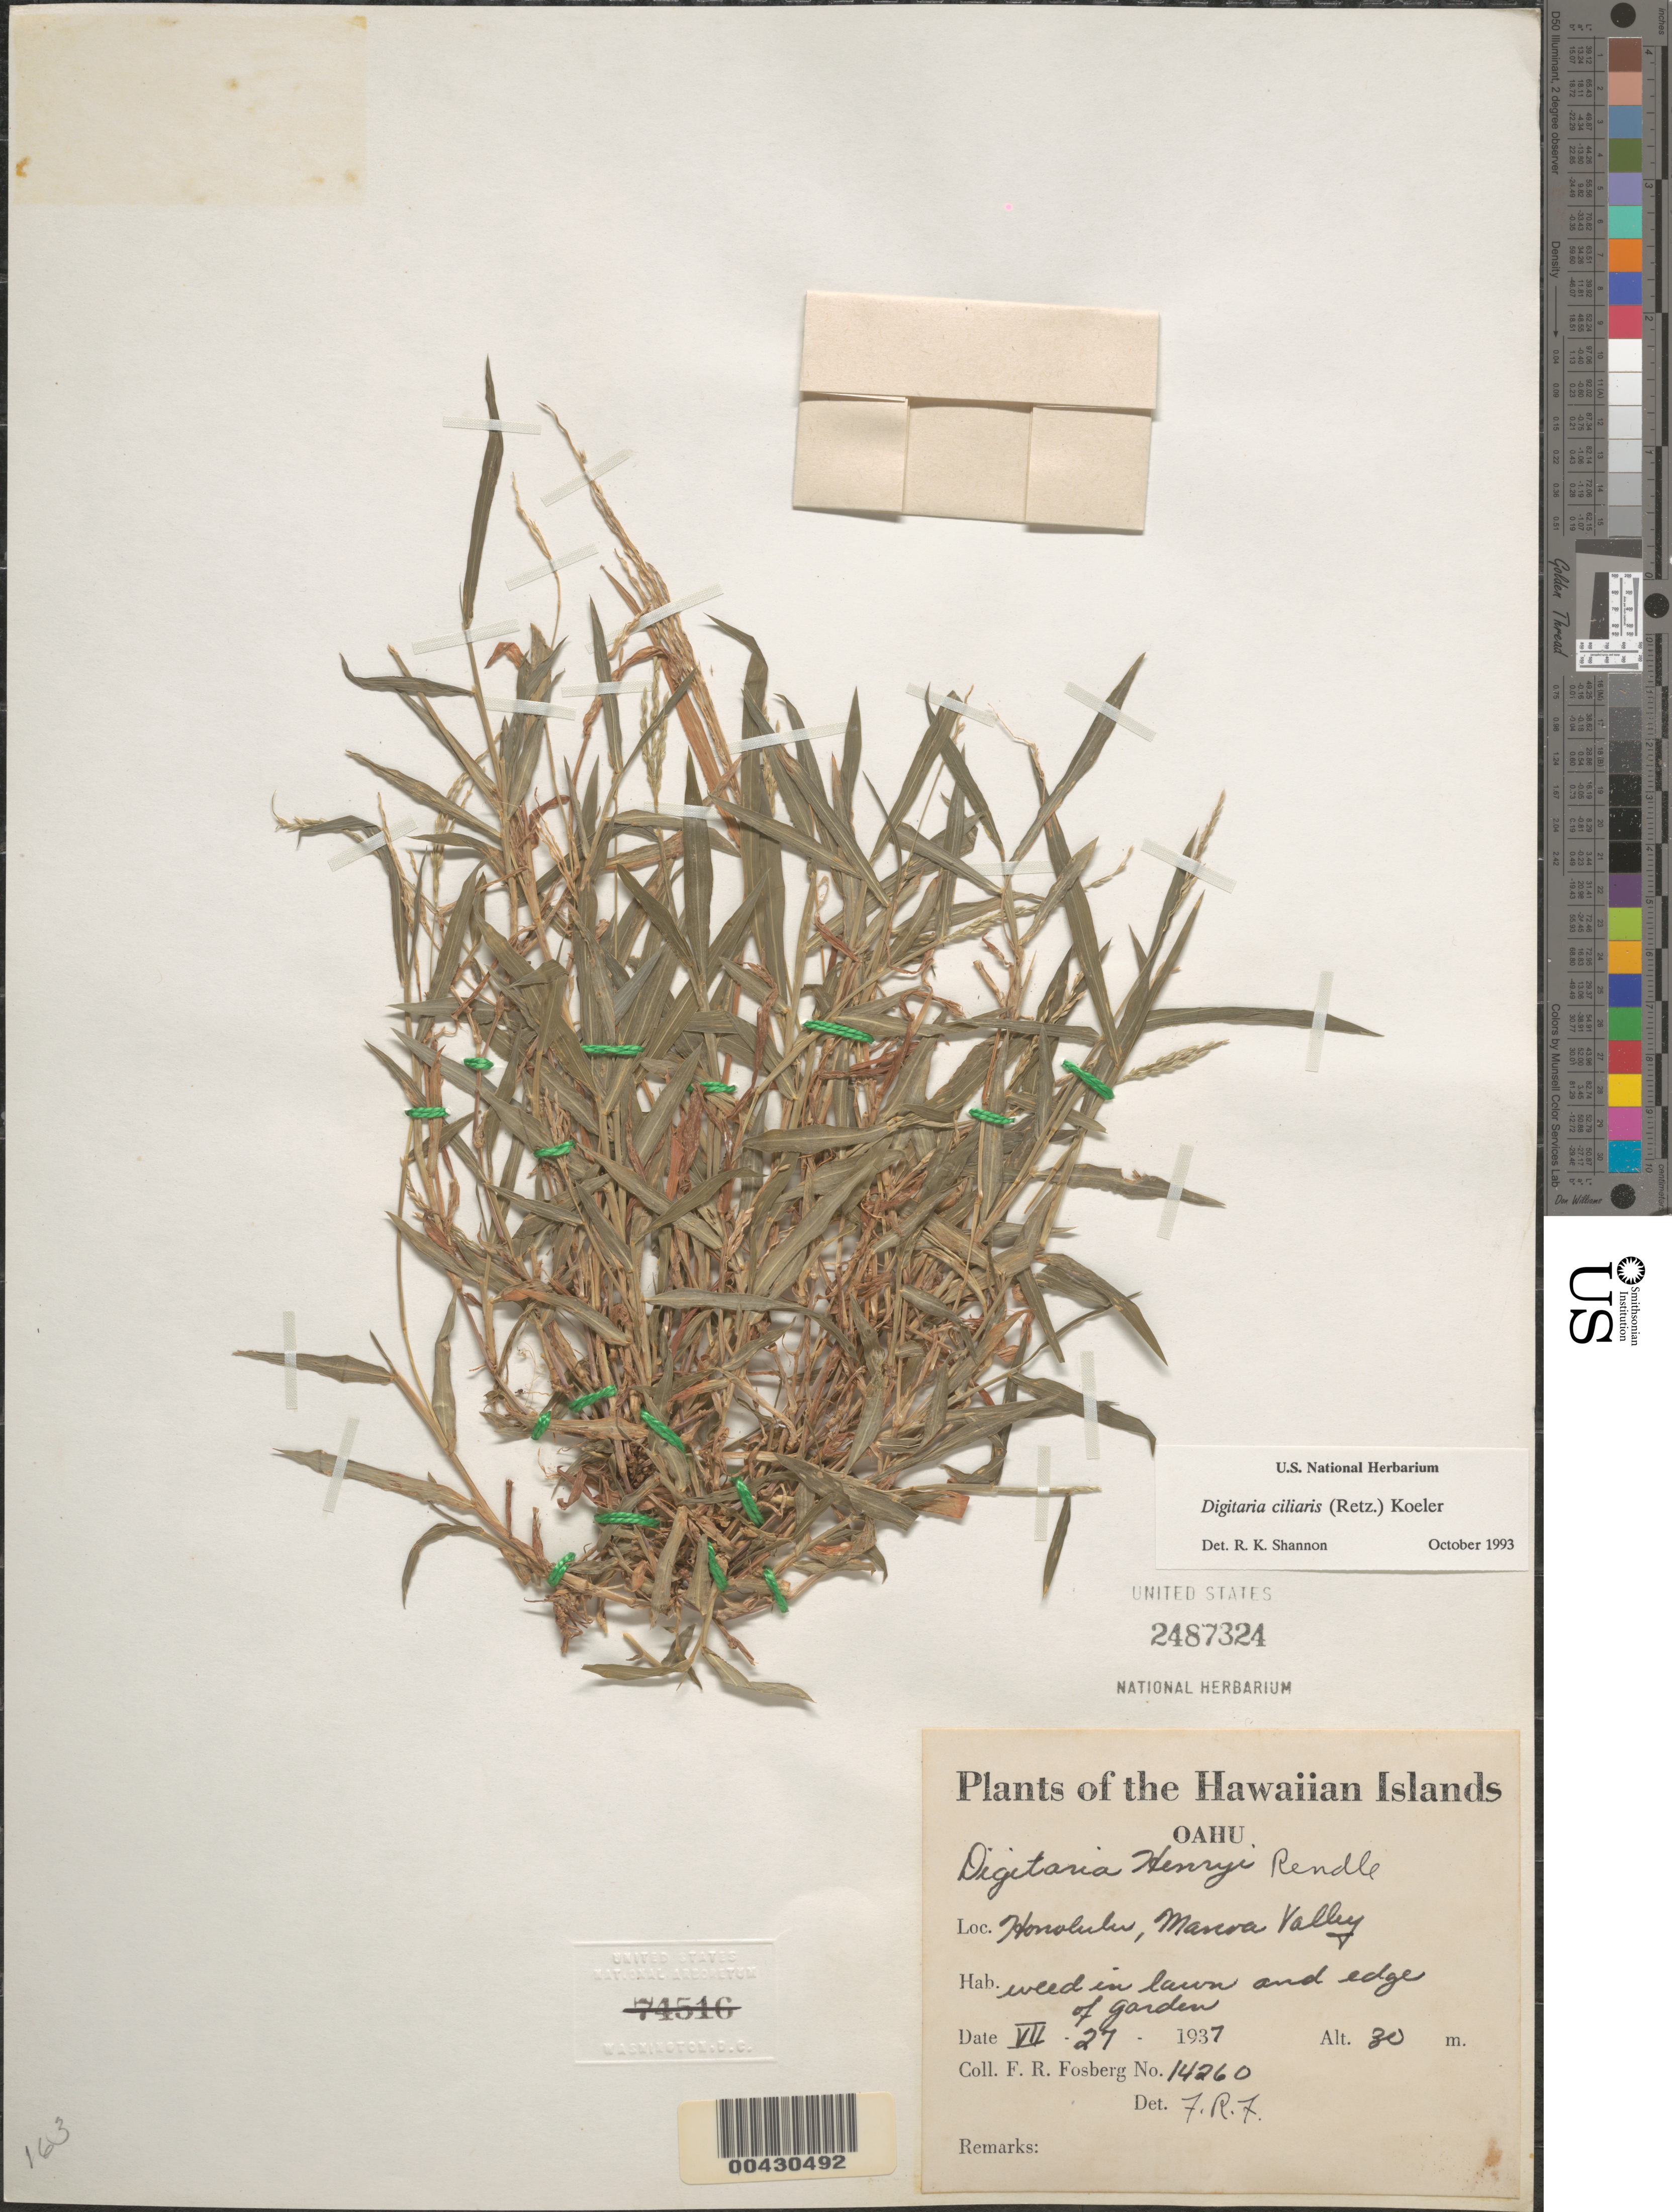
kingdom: Plantae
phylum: Tracheophyta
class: Liliopsida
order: Poales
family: Poaceae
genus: Digitaria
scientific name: Digitaria ciliaris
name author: (Retz.) Koeler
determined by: Shannon, R. K., (UNITED STATES)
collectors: F. R. Fosberg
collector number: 14260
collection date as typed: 27 Jul 1937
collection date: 1937-07-27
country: United States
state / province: Hawaii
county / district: Honolulu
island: Oahu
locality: Honolulu, Manoa Valley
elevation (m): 30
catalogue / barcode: US 2487324